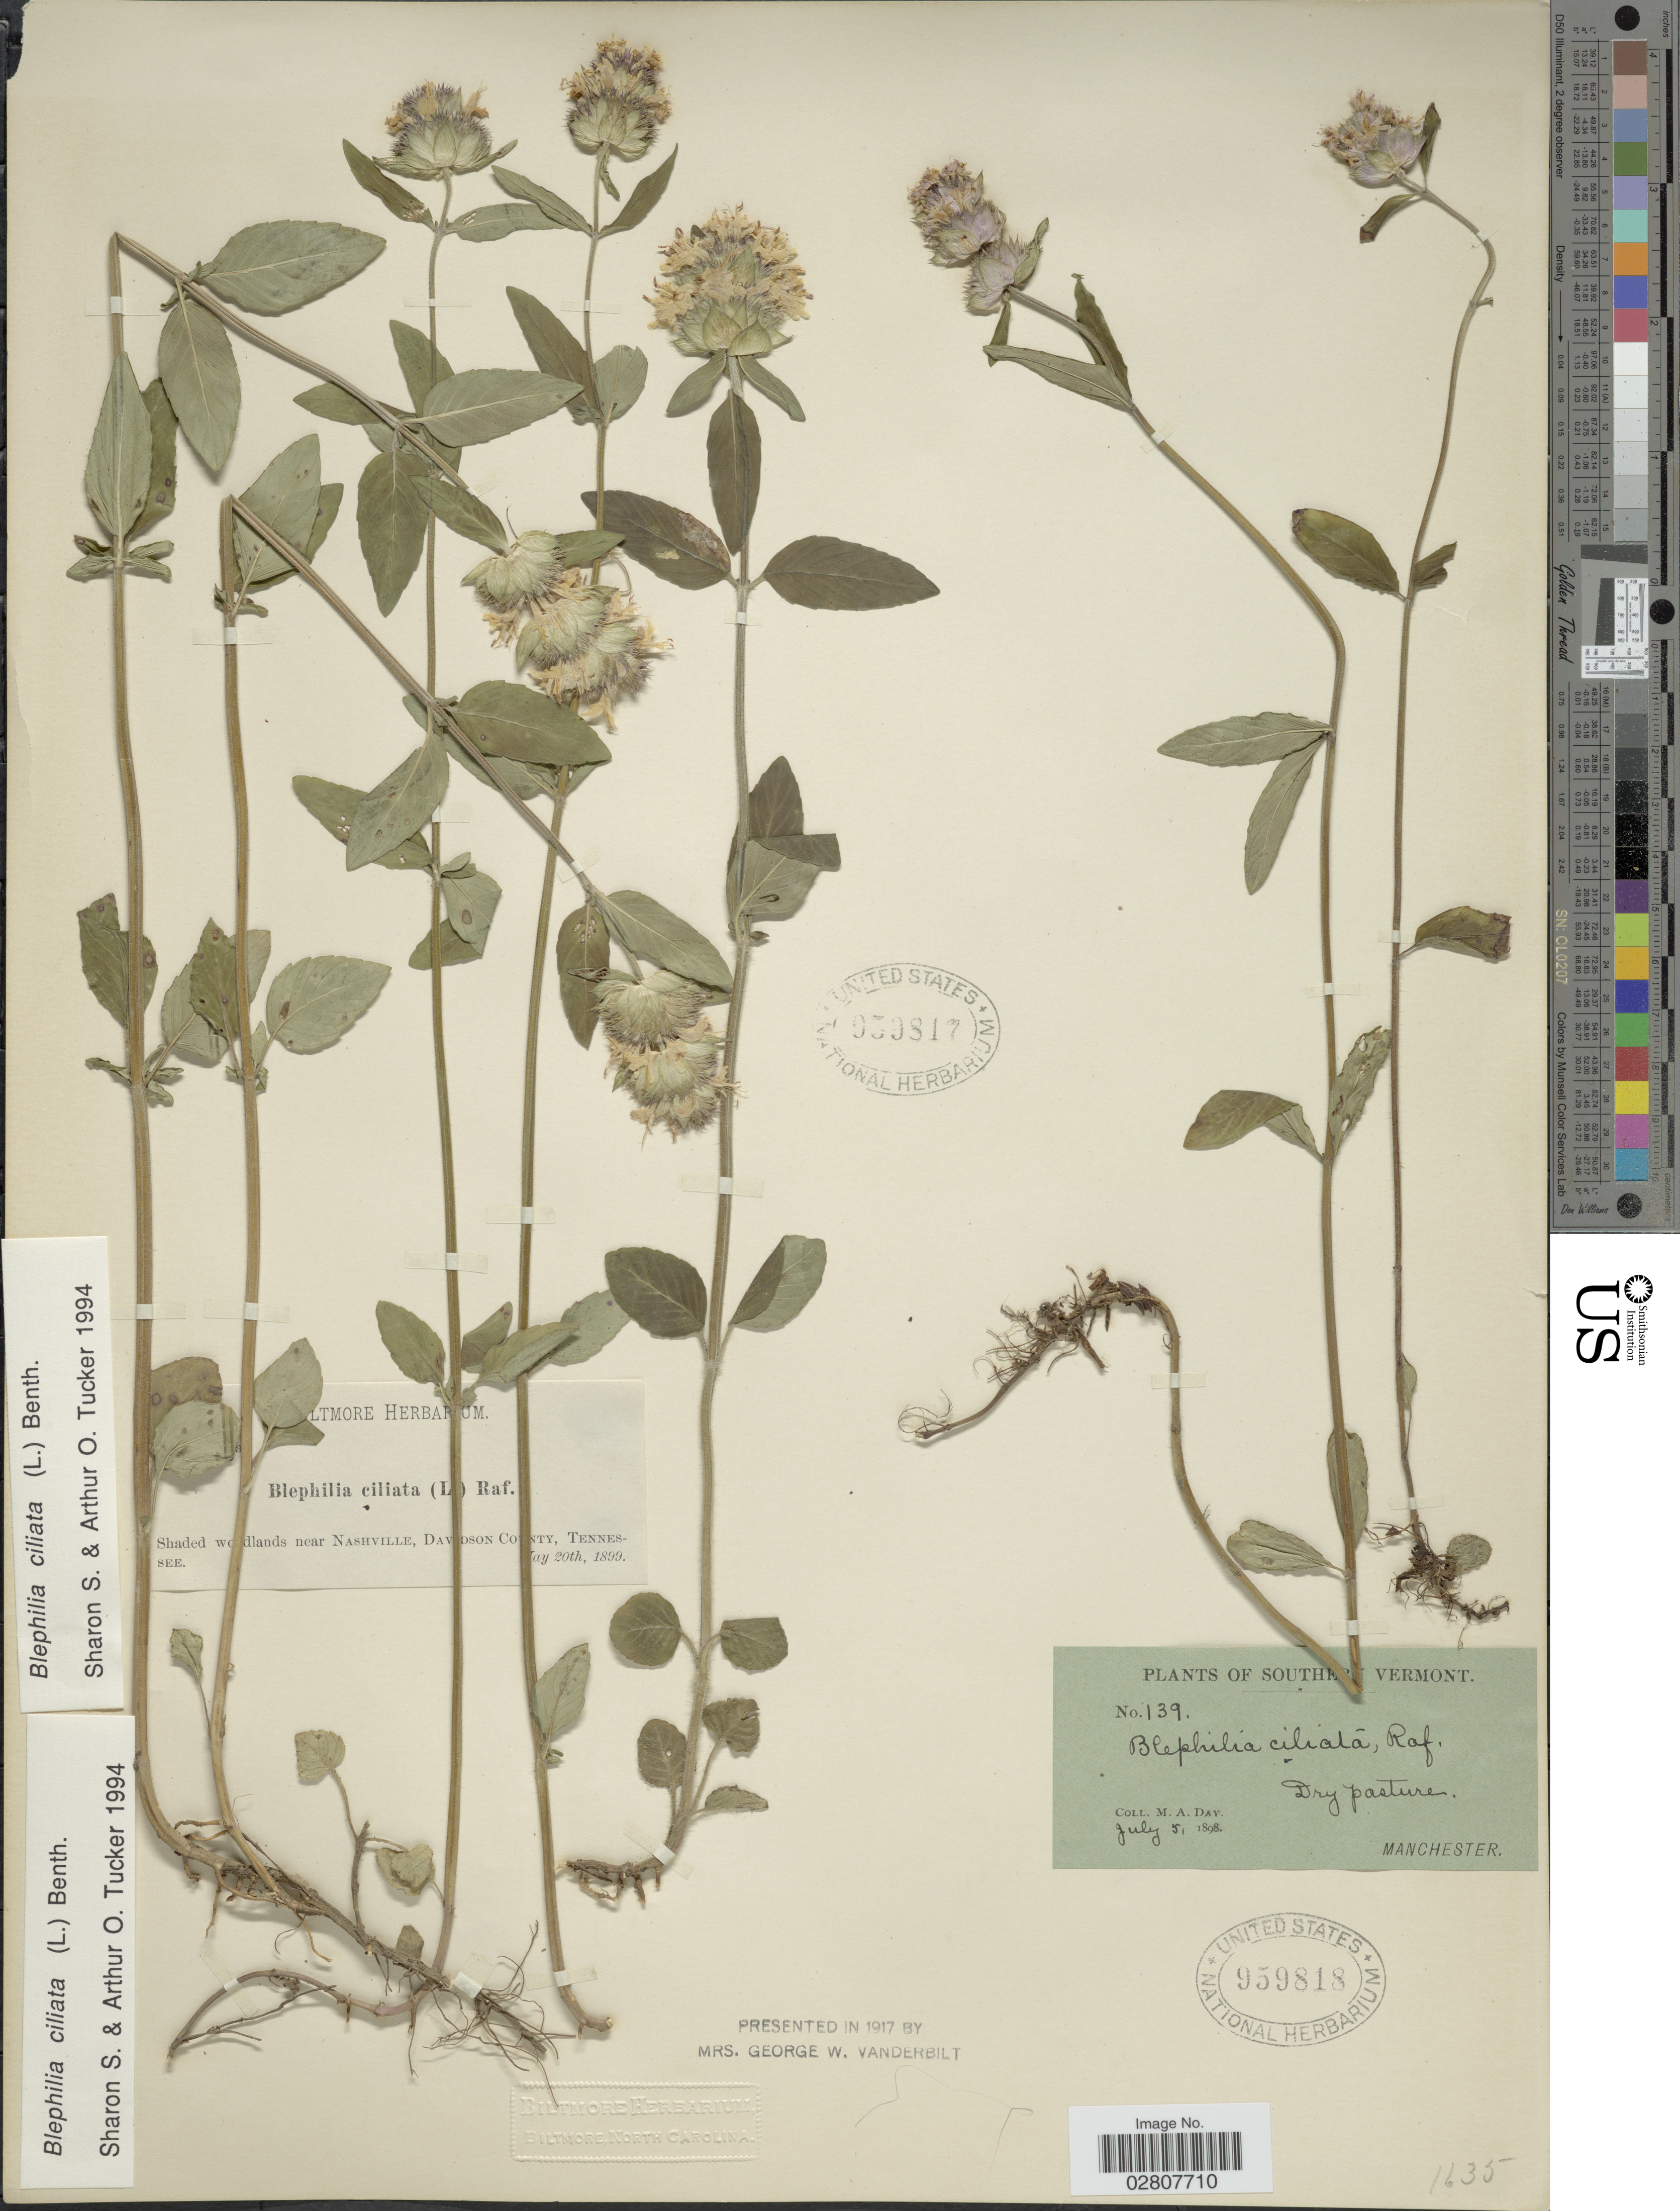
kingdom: Plantae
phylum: Tracheophyta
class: Magnoliopsida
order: Lamiales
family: Lamiaceae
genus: Blephilia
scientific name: Blephilia ciliata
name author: (L.) Raf. ex Benth.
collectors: M. Day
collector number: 139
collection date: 1898-07-05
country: United States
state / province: Vermont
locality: Southern Vermont. Manchester.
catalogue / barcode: US 959818-2